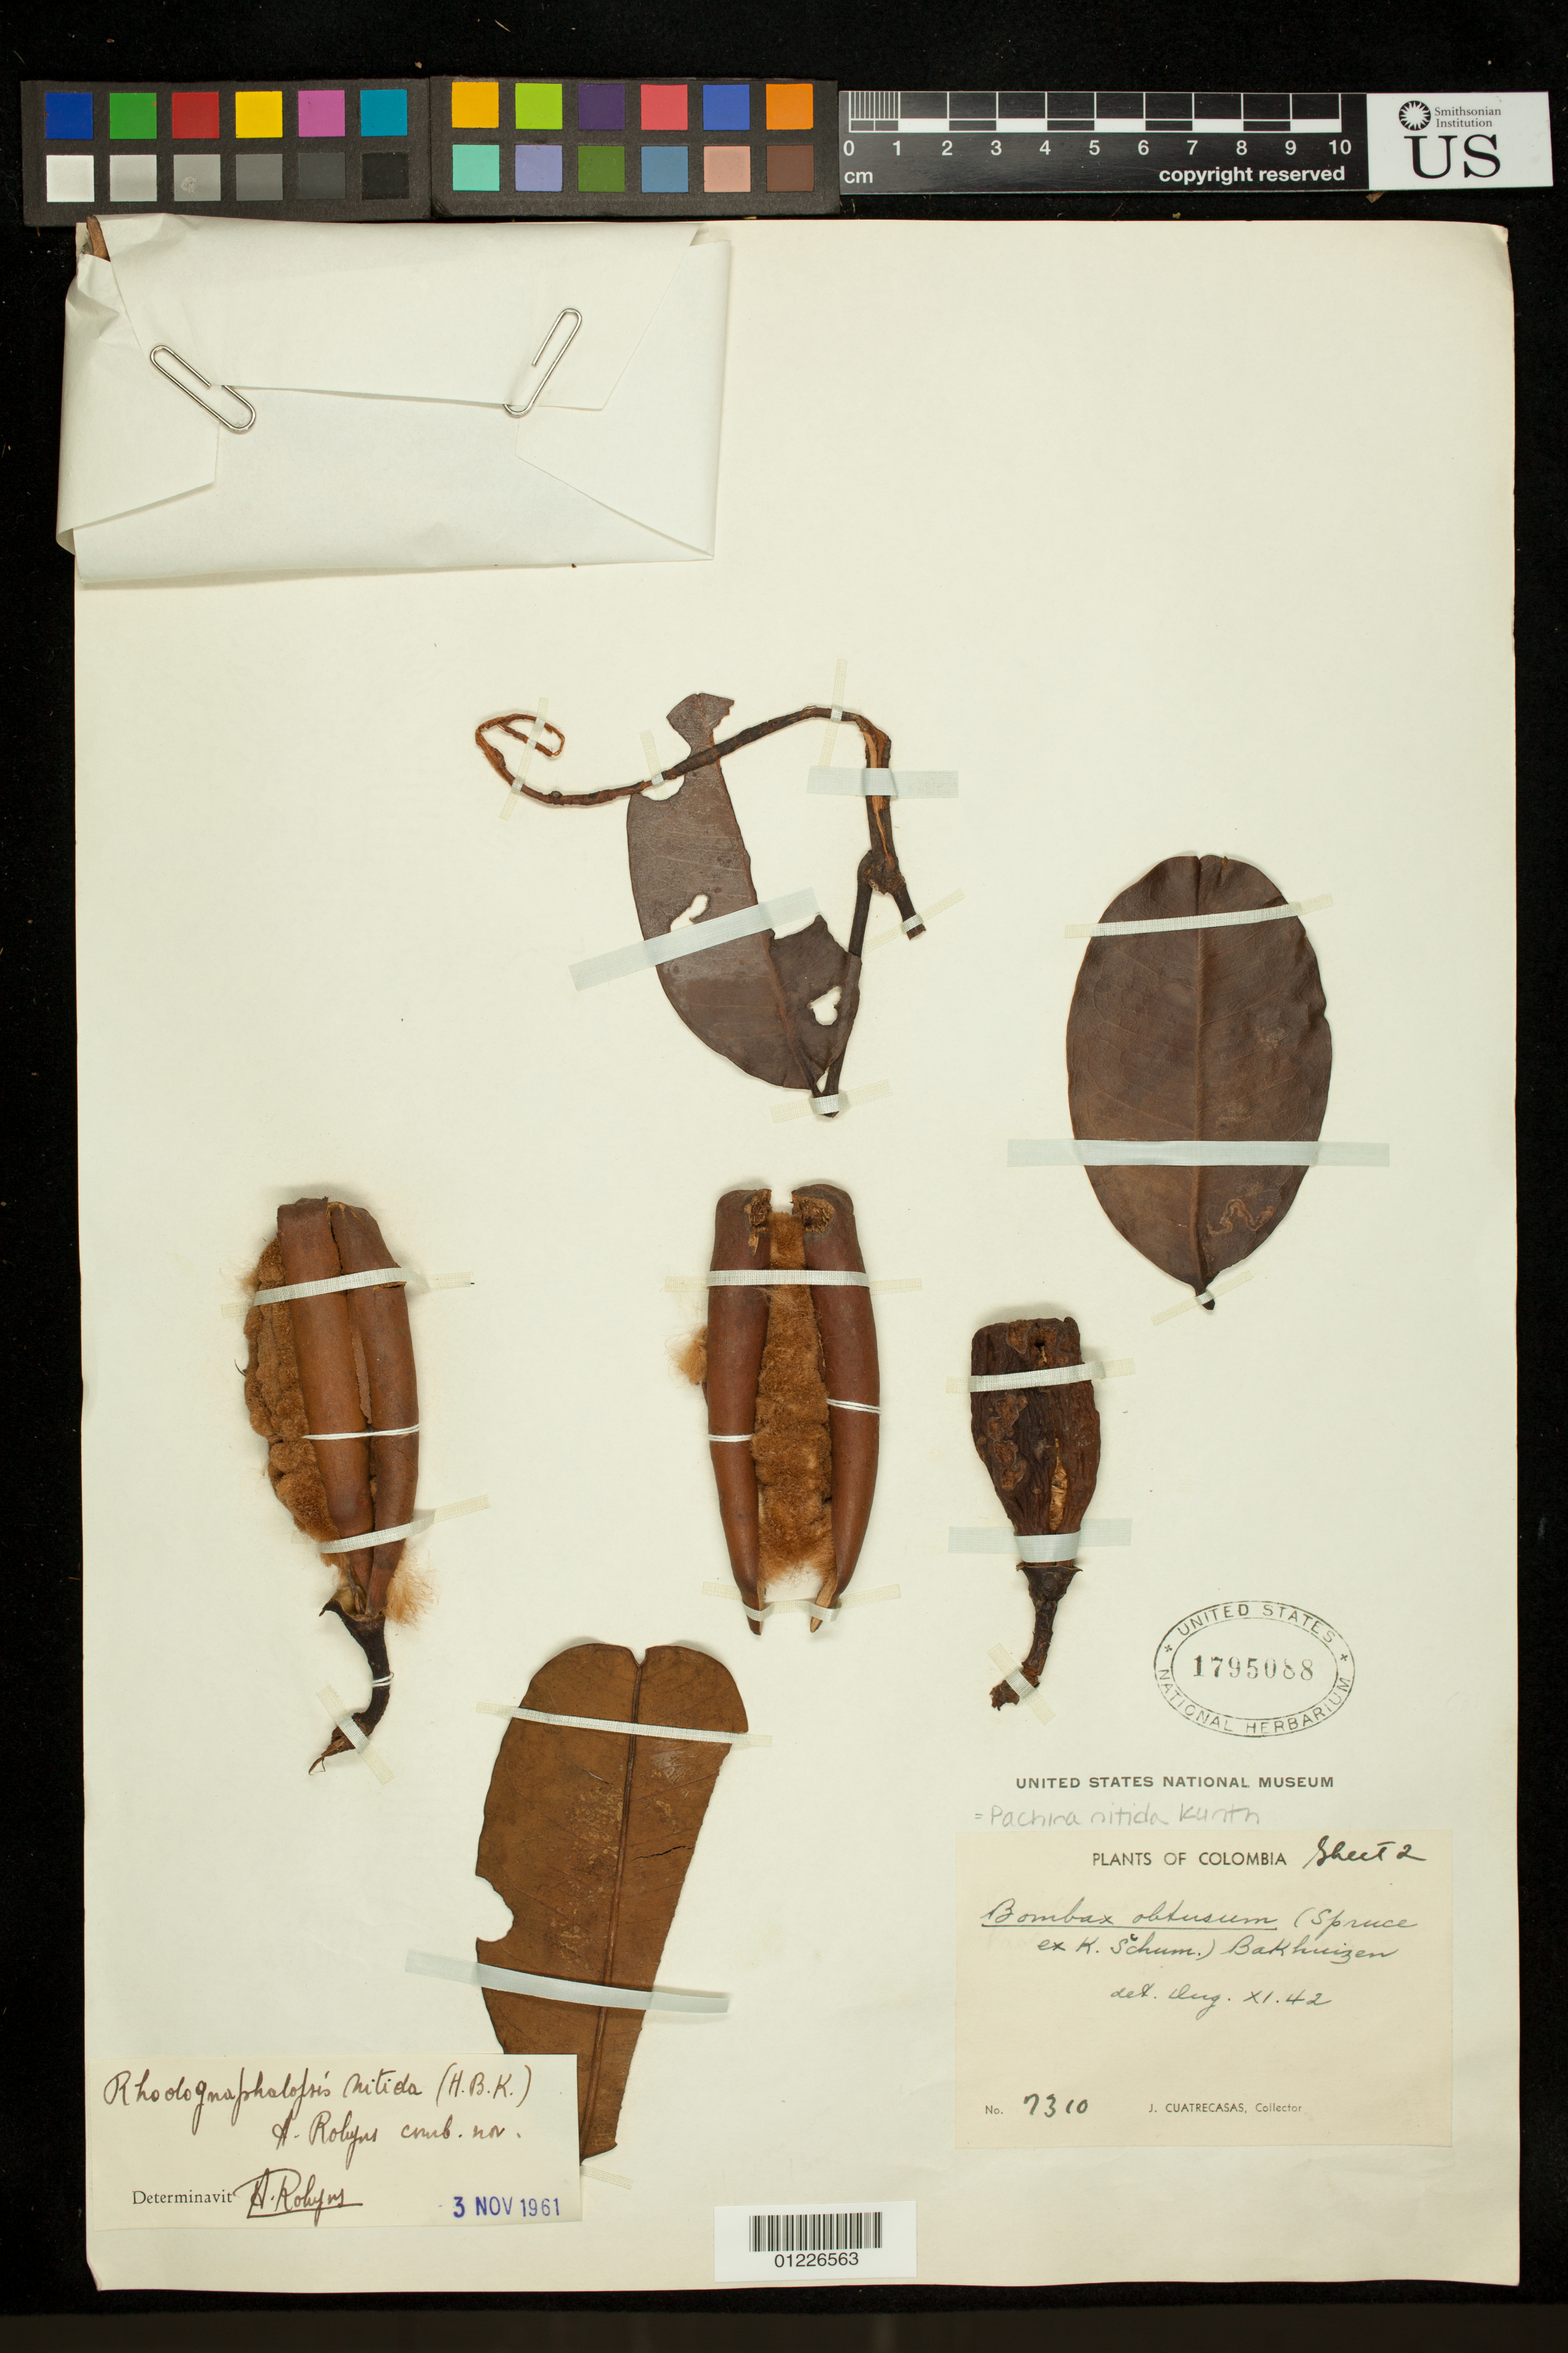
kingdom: Plantae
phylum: Tracheophyta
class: Magnoliopsida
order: Malvales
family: Malvaceae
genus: Pachira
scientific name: Pachira nitida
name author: Kunth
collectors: J. Cuatrecasas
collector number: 7310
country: Colombia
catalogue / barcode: US 1795088